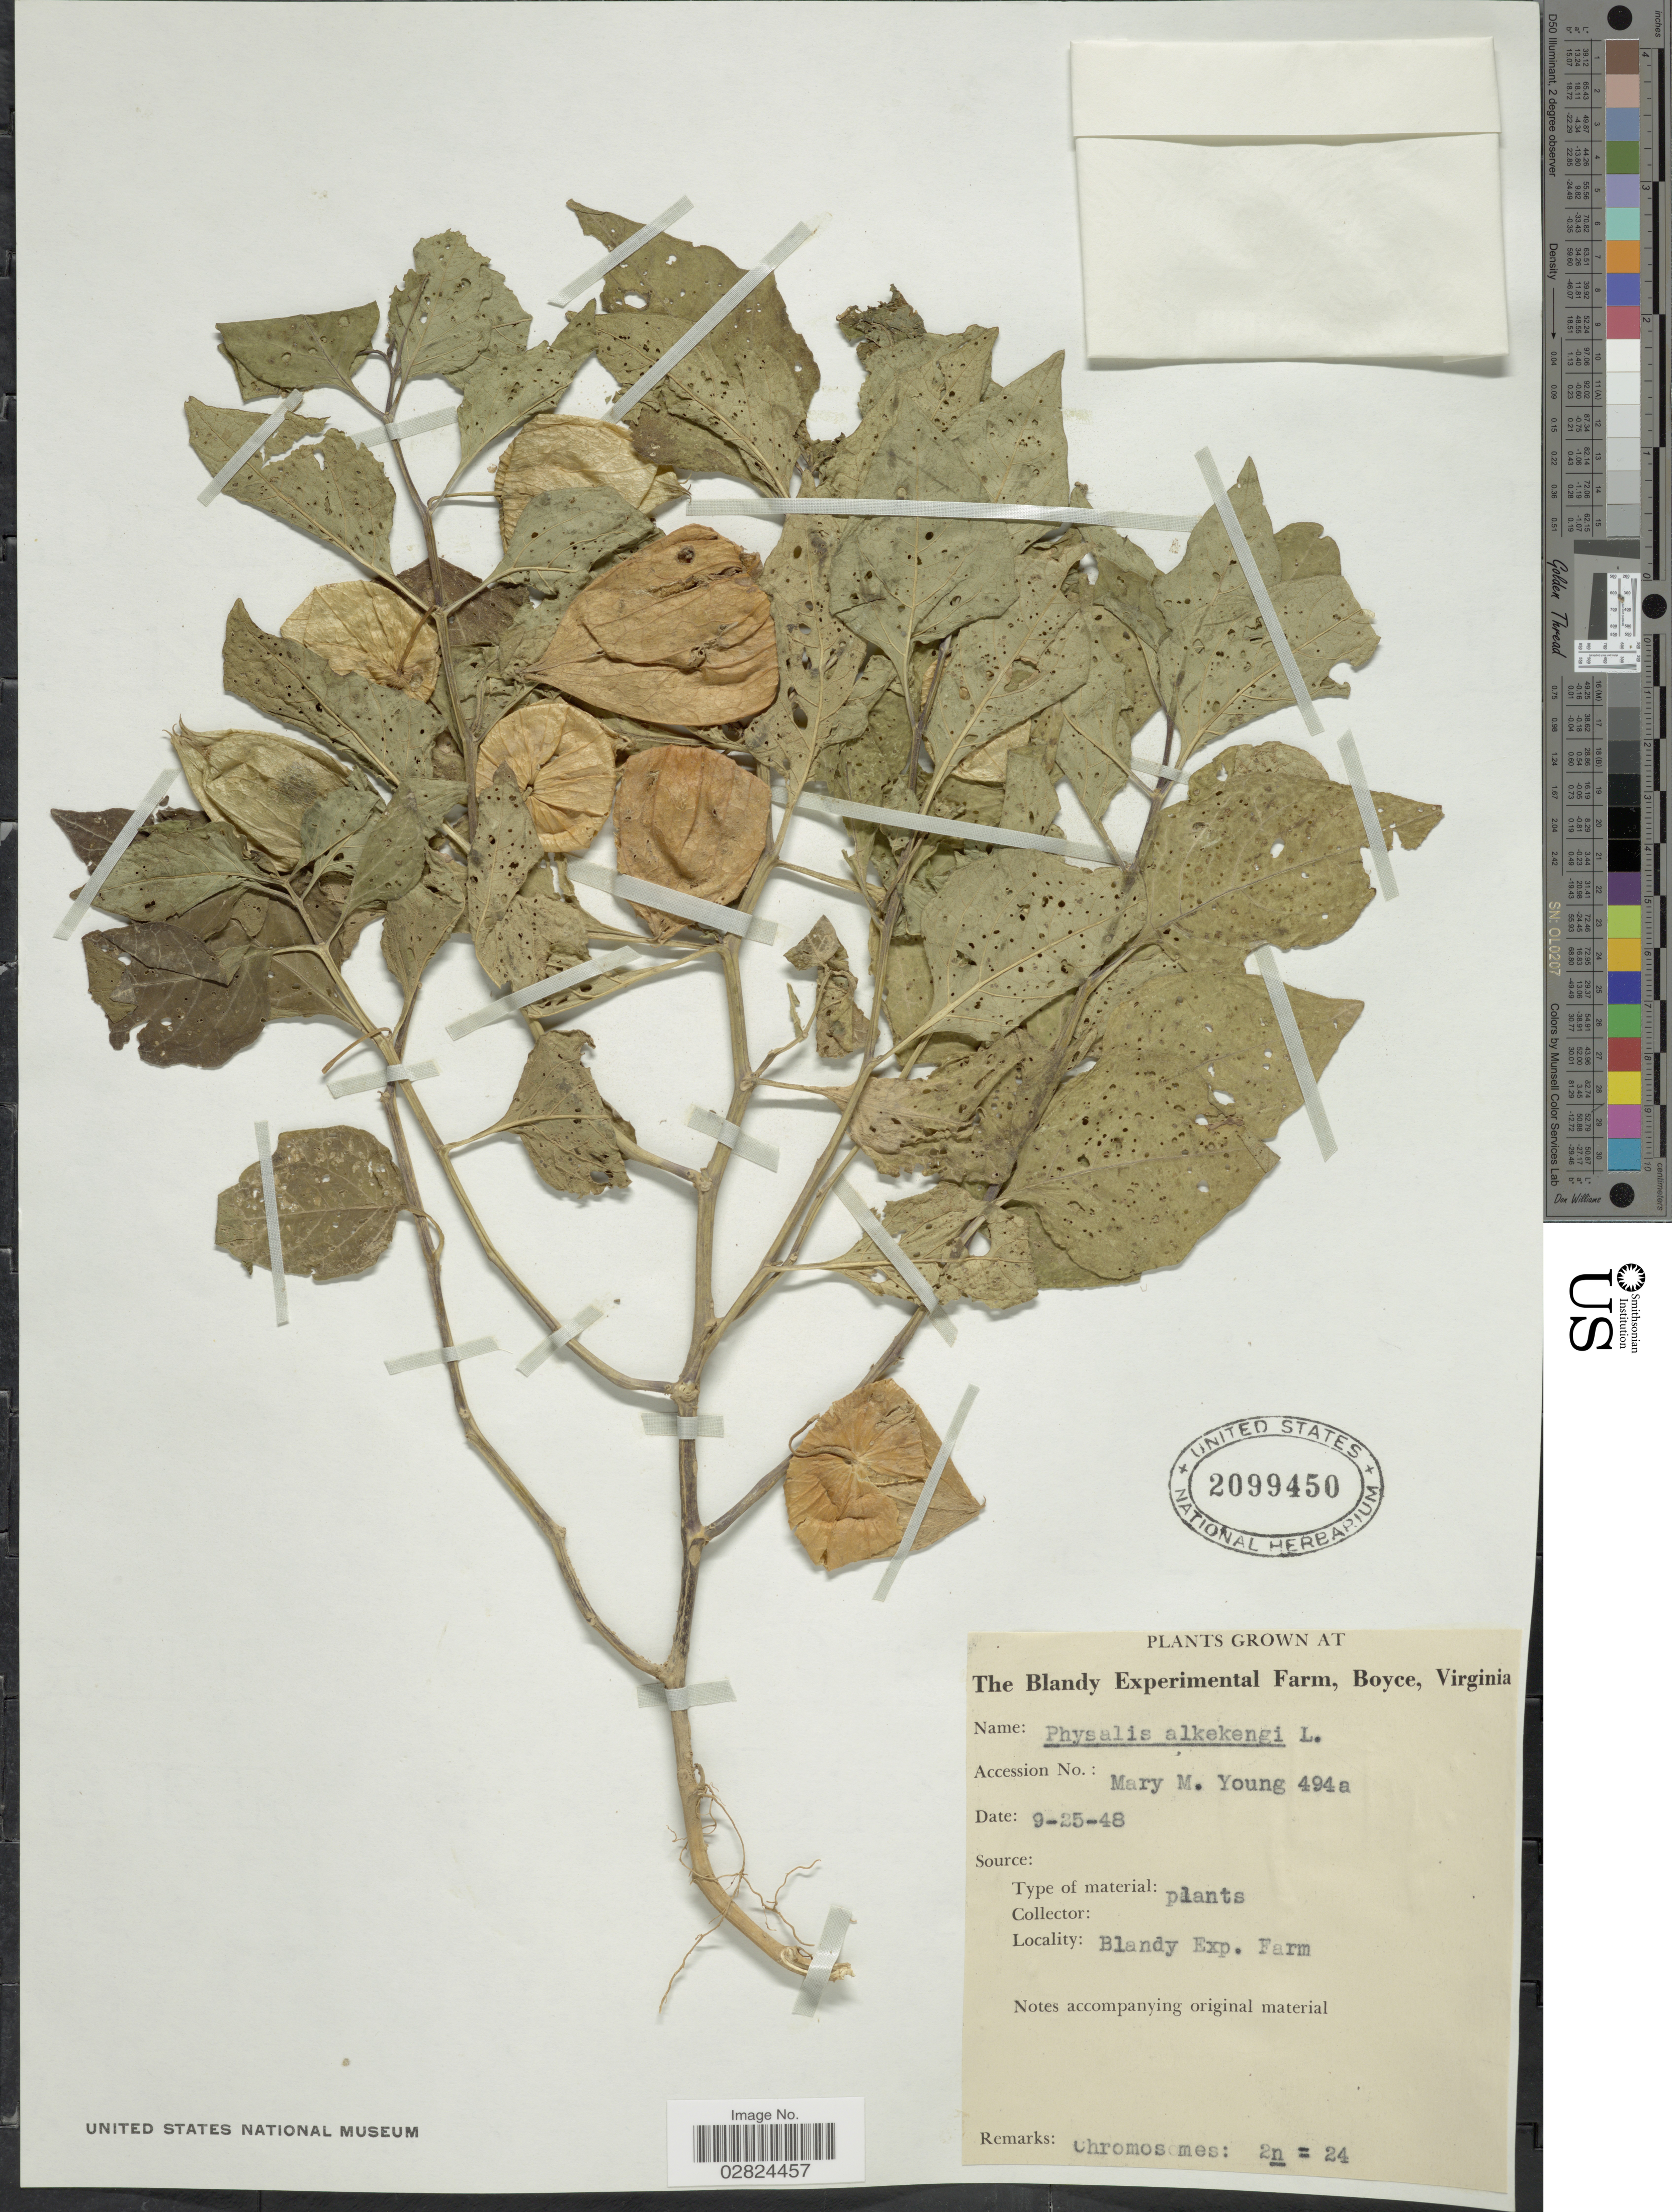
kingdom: Plantae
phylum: Tracheophyta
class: Magnoliopsida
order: Solanales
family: Solanaceae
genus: Physalis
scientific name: Physalis alkekengi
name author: L.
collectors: M. Young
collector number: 494a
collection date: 1948-09-25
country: United States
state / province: Virginia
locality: The Blandy Experimental Farm, Boyce.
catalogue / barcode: US 2099450